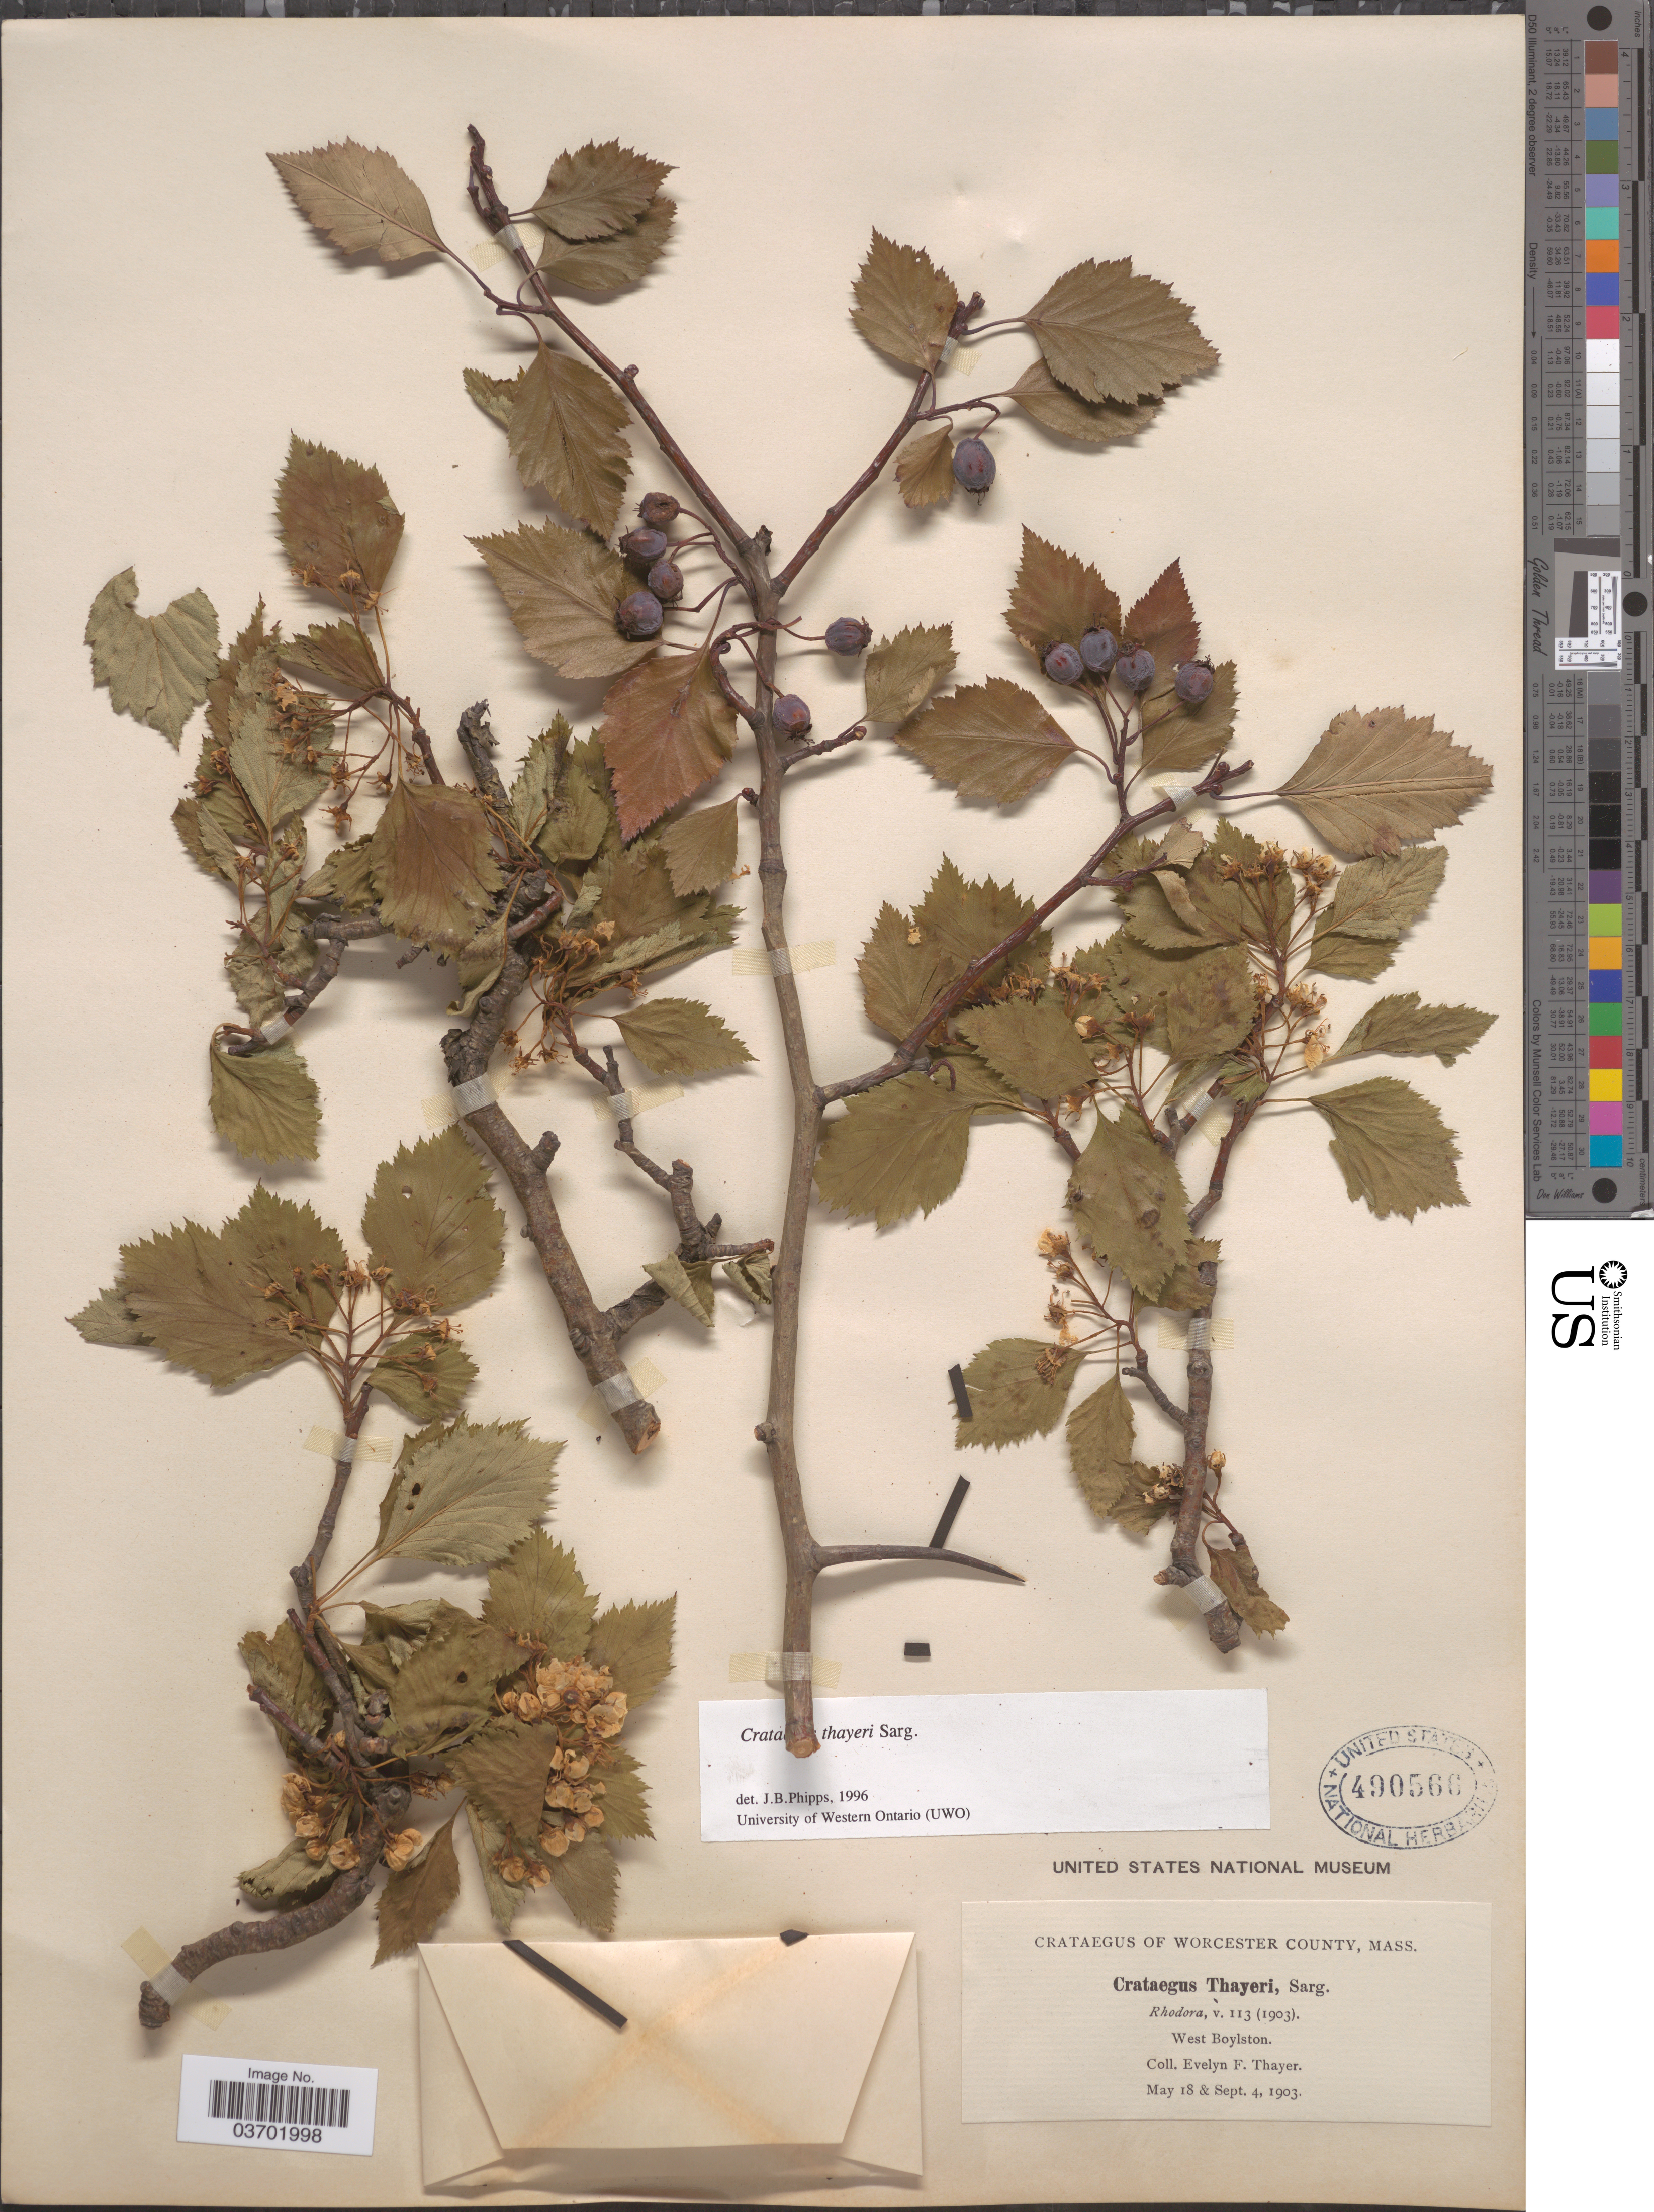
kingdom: Plantae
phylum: Tracheophyta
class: Magnoliopsida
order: Rosales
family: Rosaceae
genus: Crataegus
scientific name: Crataegus thayeri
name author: Sarg.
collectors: E. Thayer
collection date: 1903-05-18/1903-09-04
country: United States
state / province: Massachusetts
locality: Worcester County. West Boylston.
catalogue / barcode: US 490566